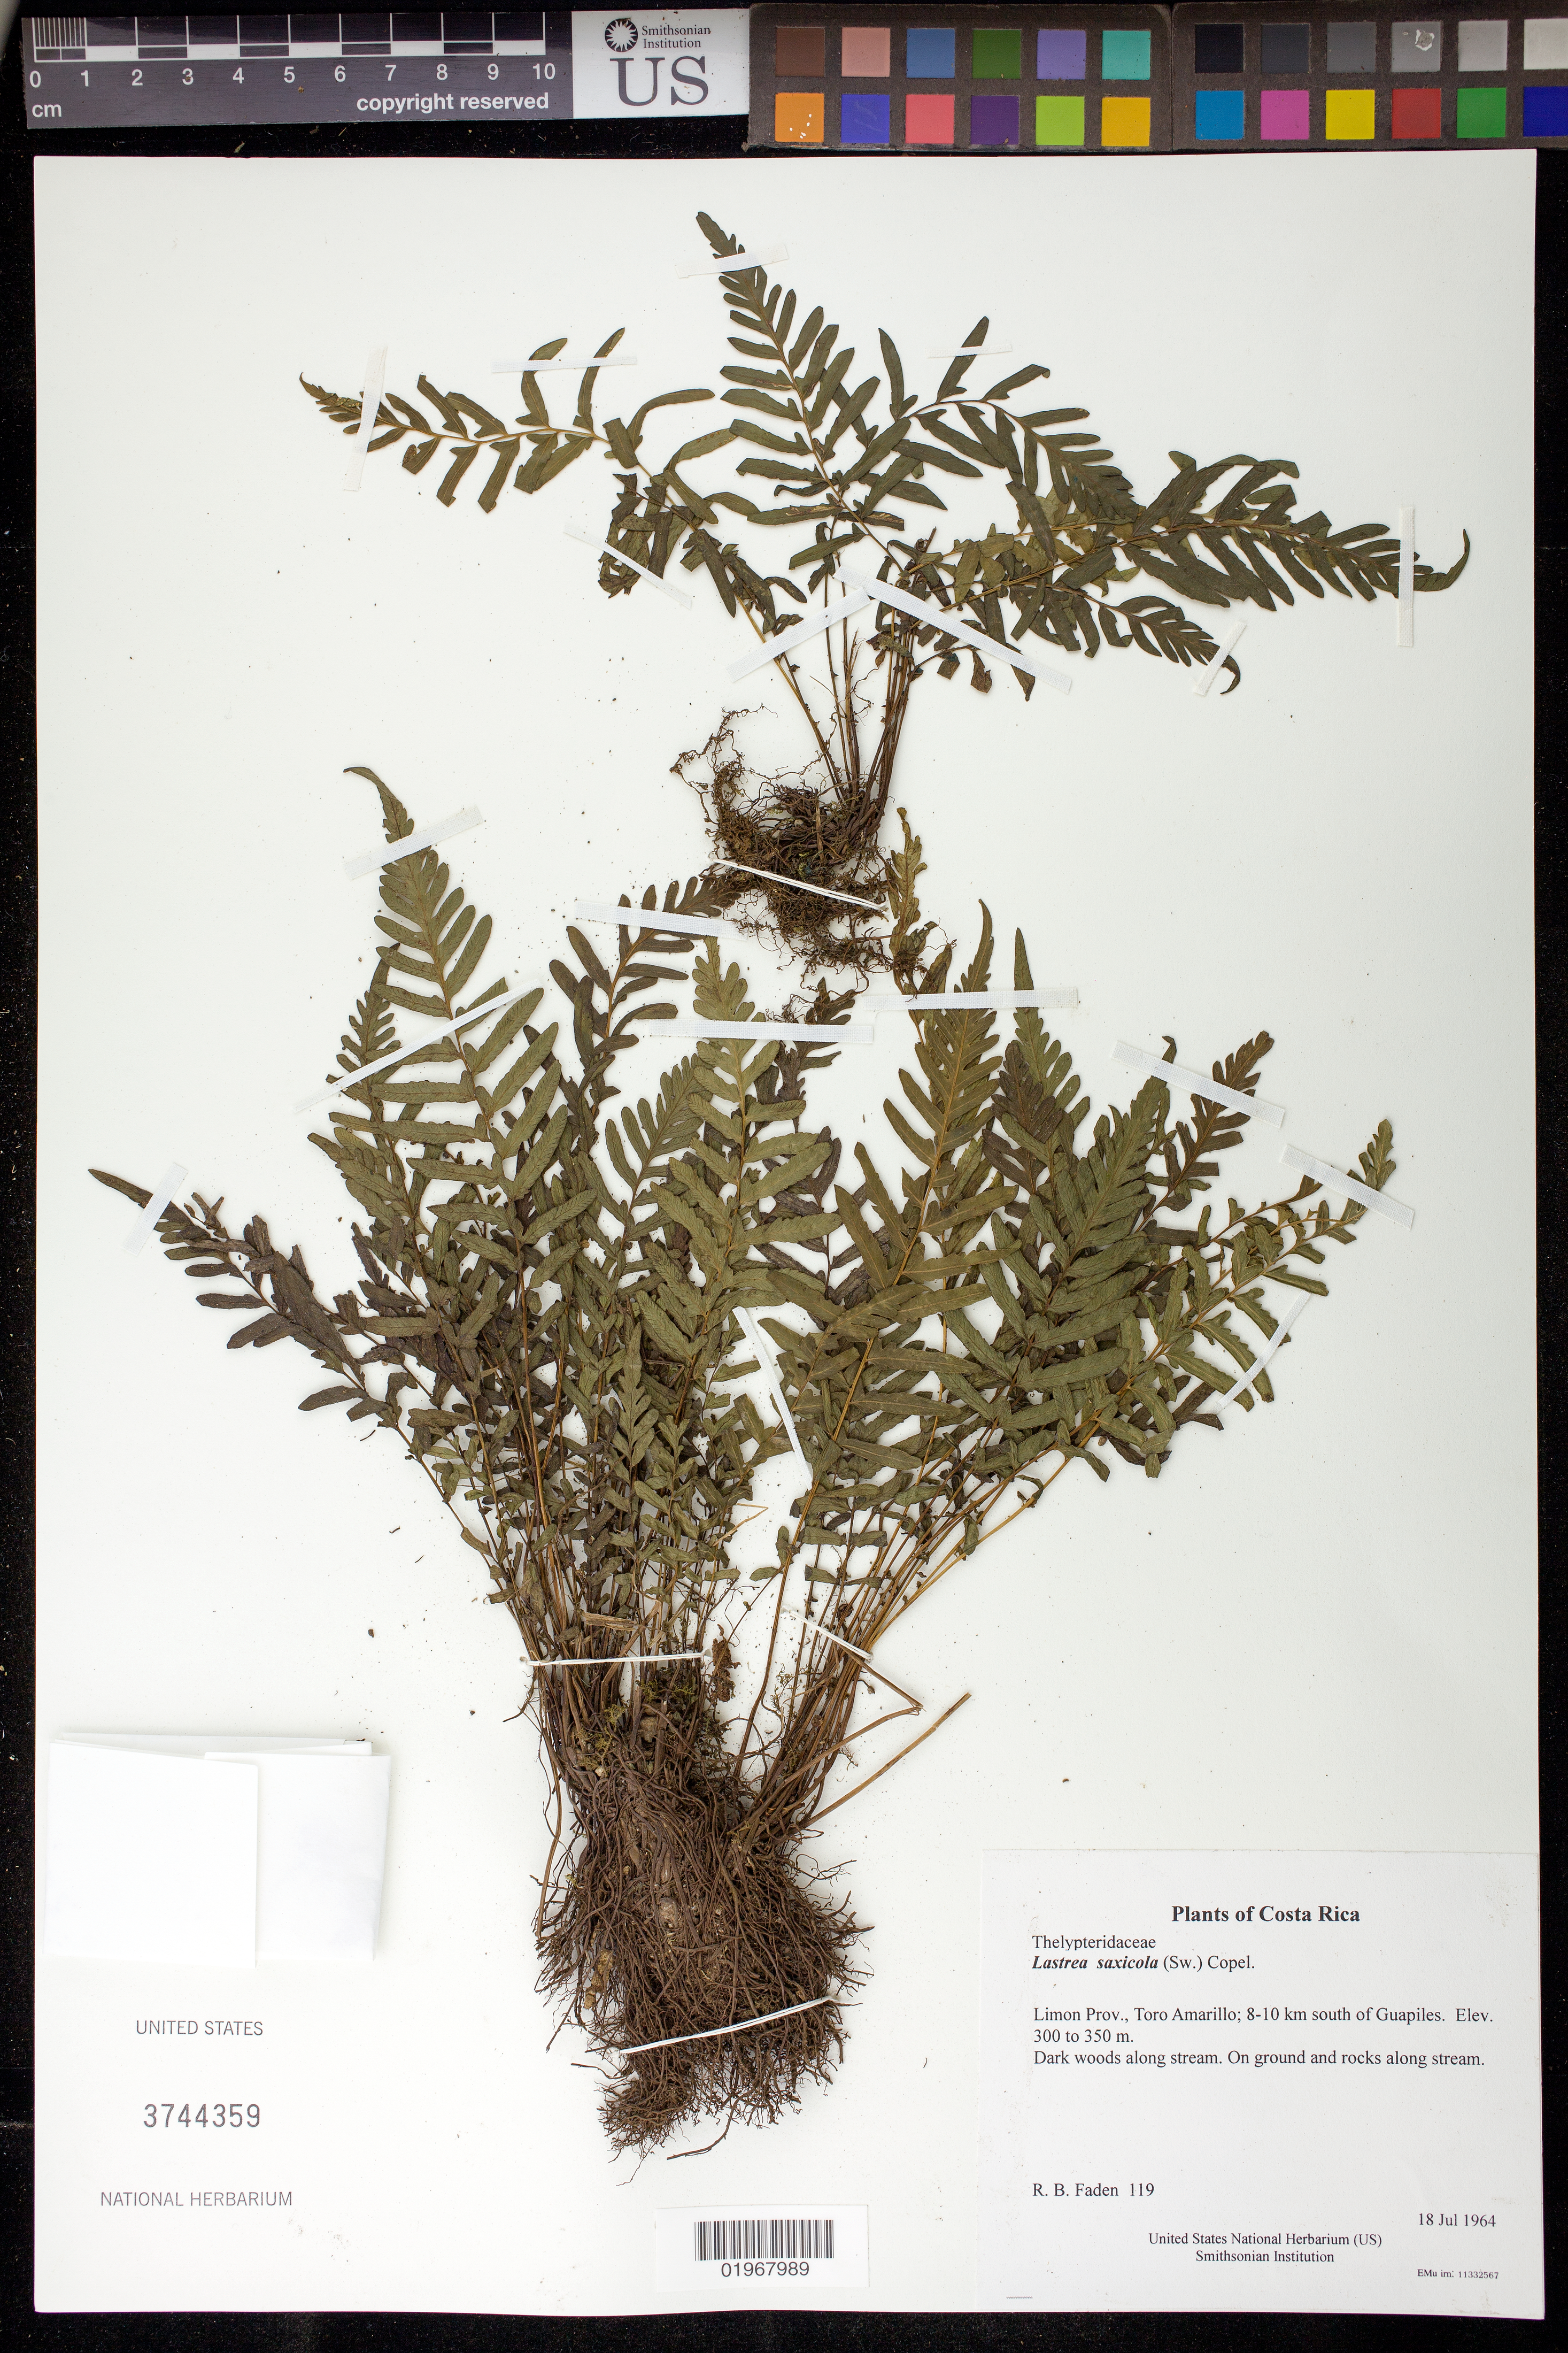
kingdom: Plantae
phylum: Tracheophyta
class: Polypodiopsida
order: Polypodiales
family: Thelypteridaceae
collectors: R. B. Faden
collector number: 119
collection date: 1964-07-18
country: Costa Rica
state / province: Limon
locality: Toro Amarillo; 8-10 km south of Guapiles.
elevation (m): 300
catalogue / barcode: US 3744359